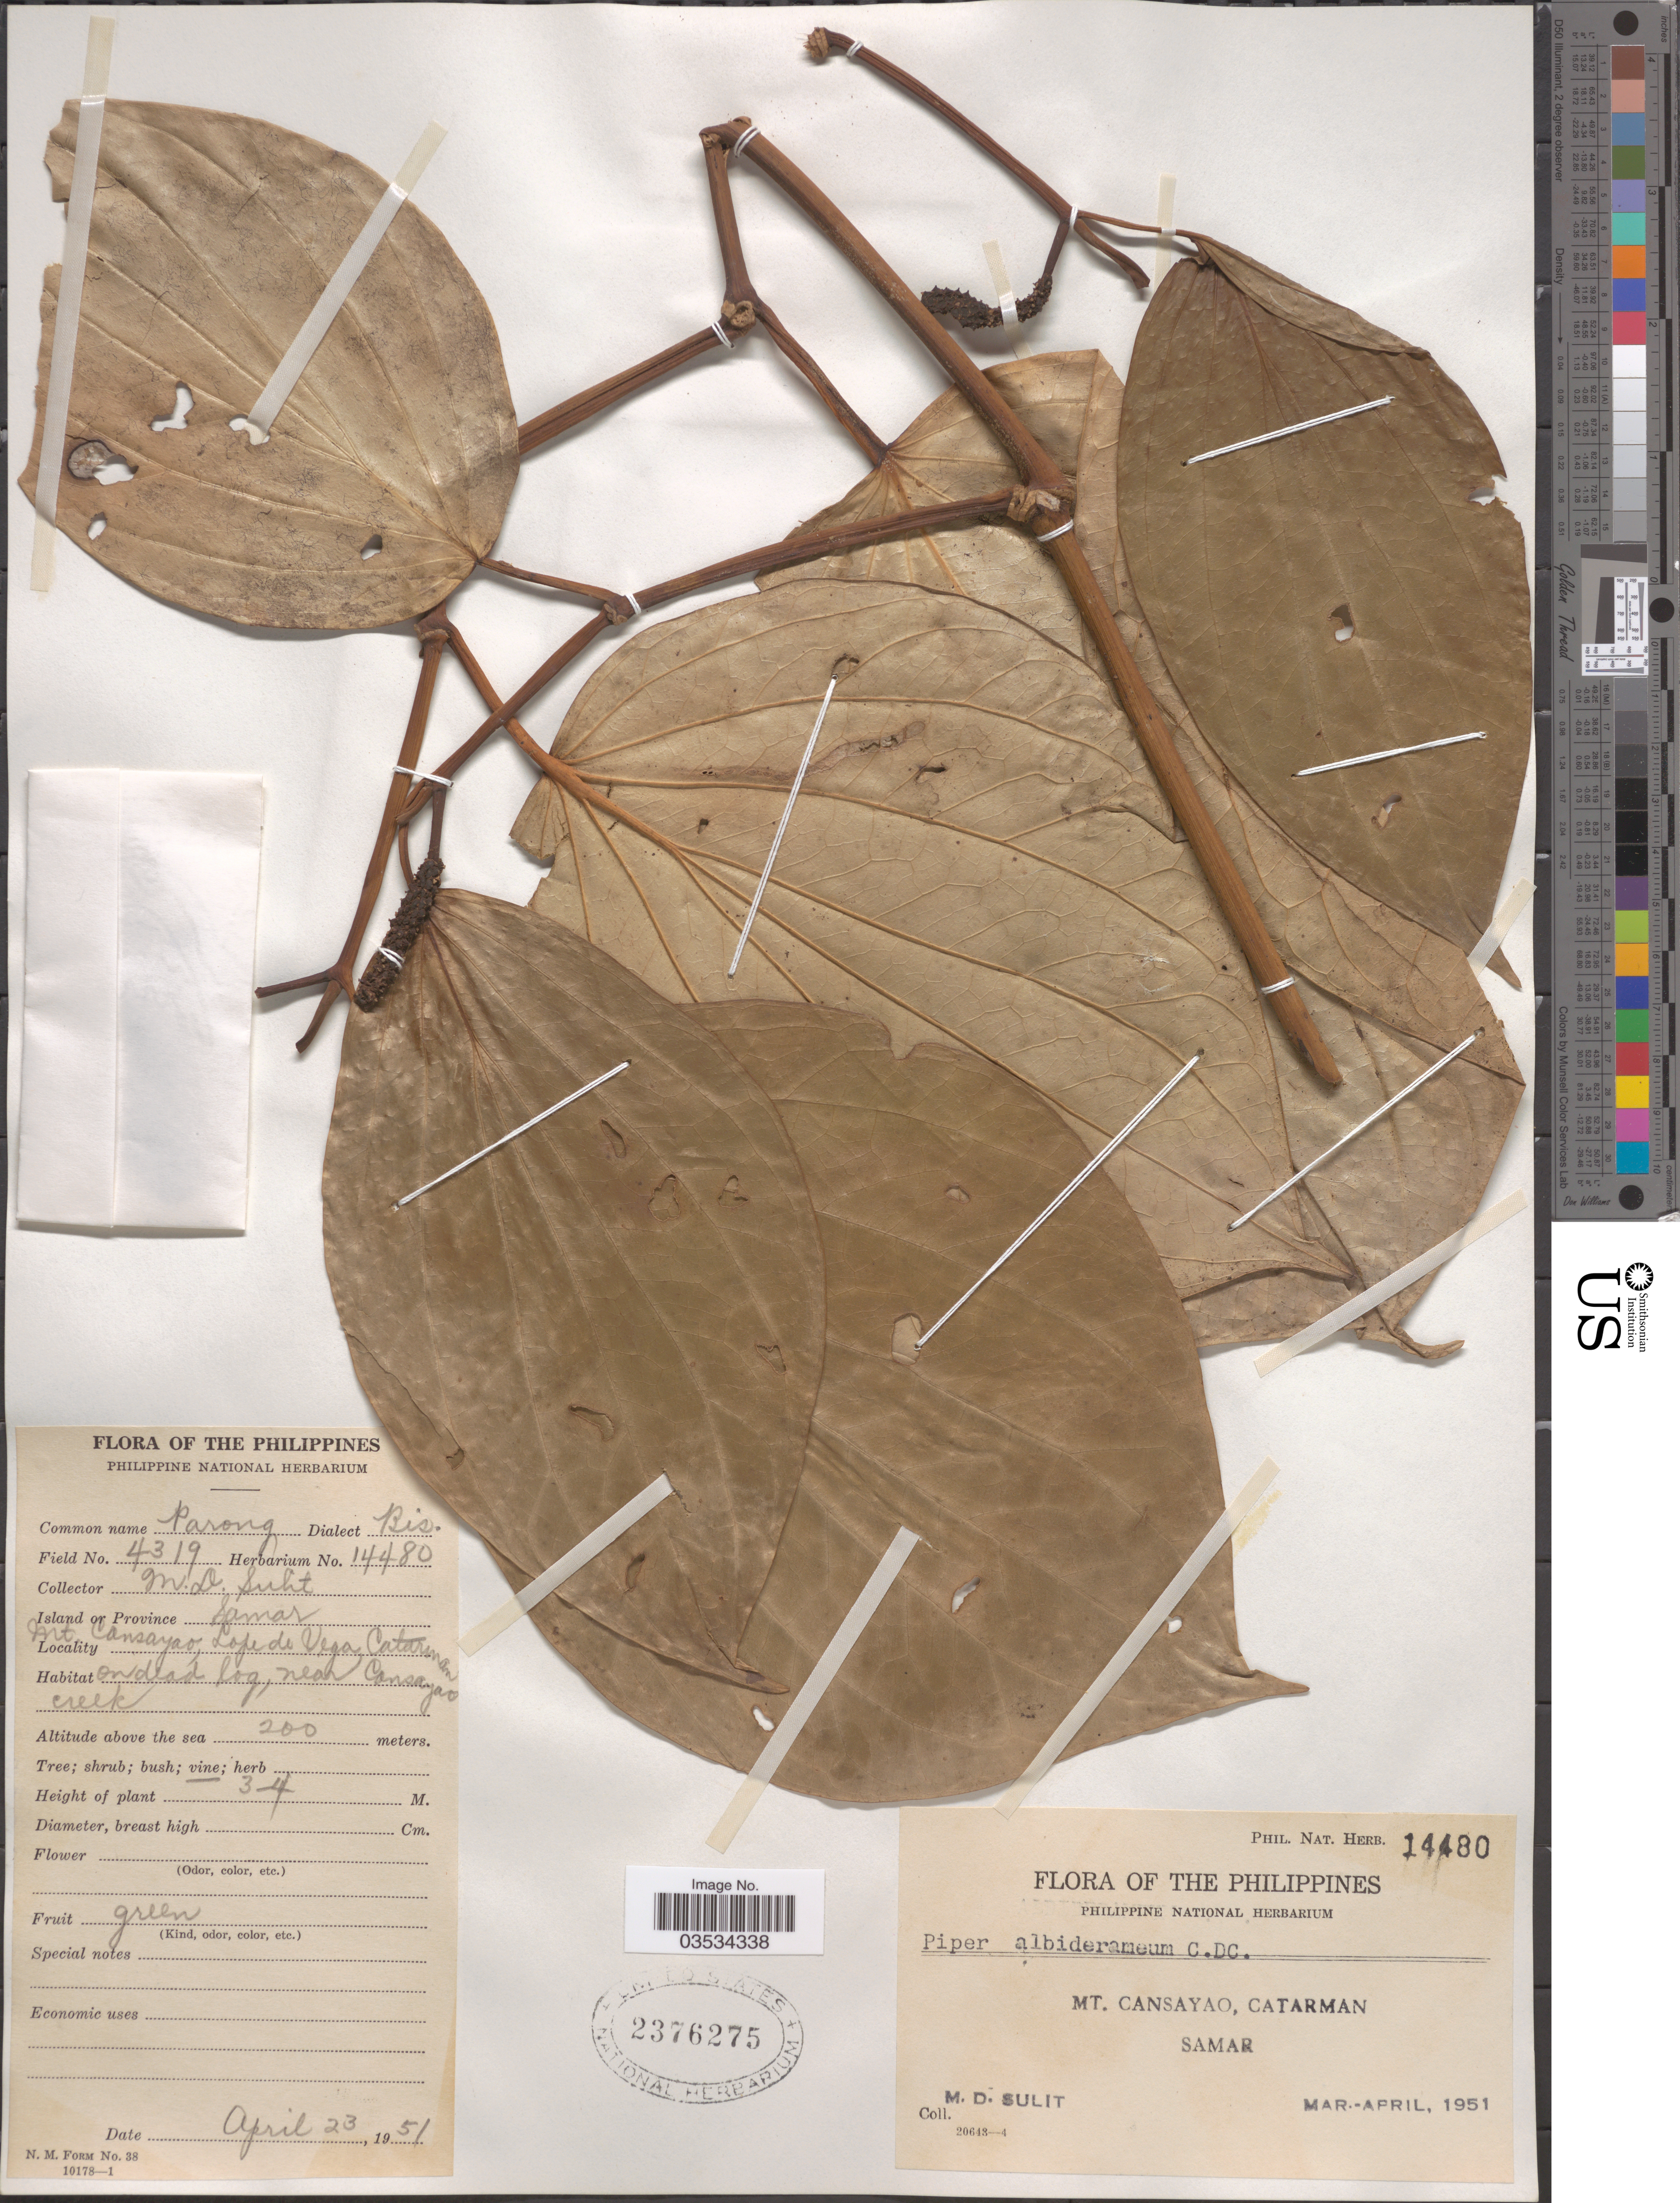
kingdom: Plantae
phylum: Tracheophyta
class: Magnoliopsida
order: Piperales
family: Piperaceae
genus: Piper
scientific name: Piper albidirameum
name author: C. DC.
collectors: M. Sulit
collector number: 4319/Phil. Nat. Herb. 14480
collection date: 1951-04-23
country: Philippines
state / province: Eastern Visayas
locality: Island or Province Samar. Mt. Cansayao, Lope de Vega Catarman. On dead log, near Cansayao creek.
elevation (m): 200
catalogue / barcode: US 2376275